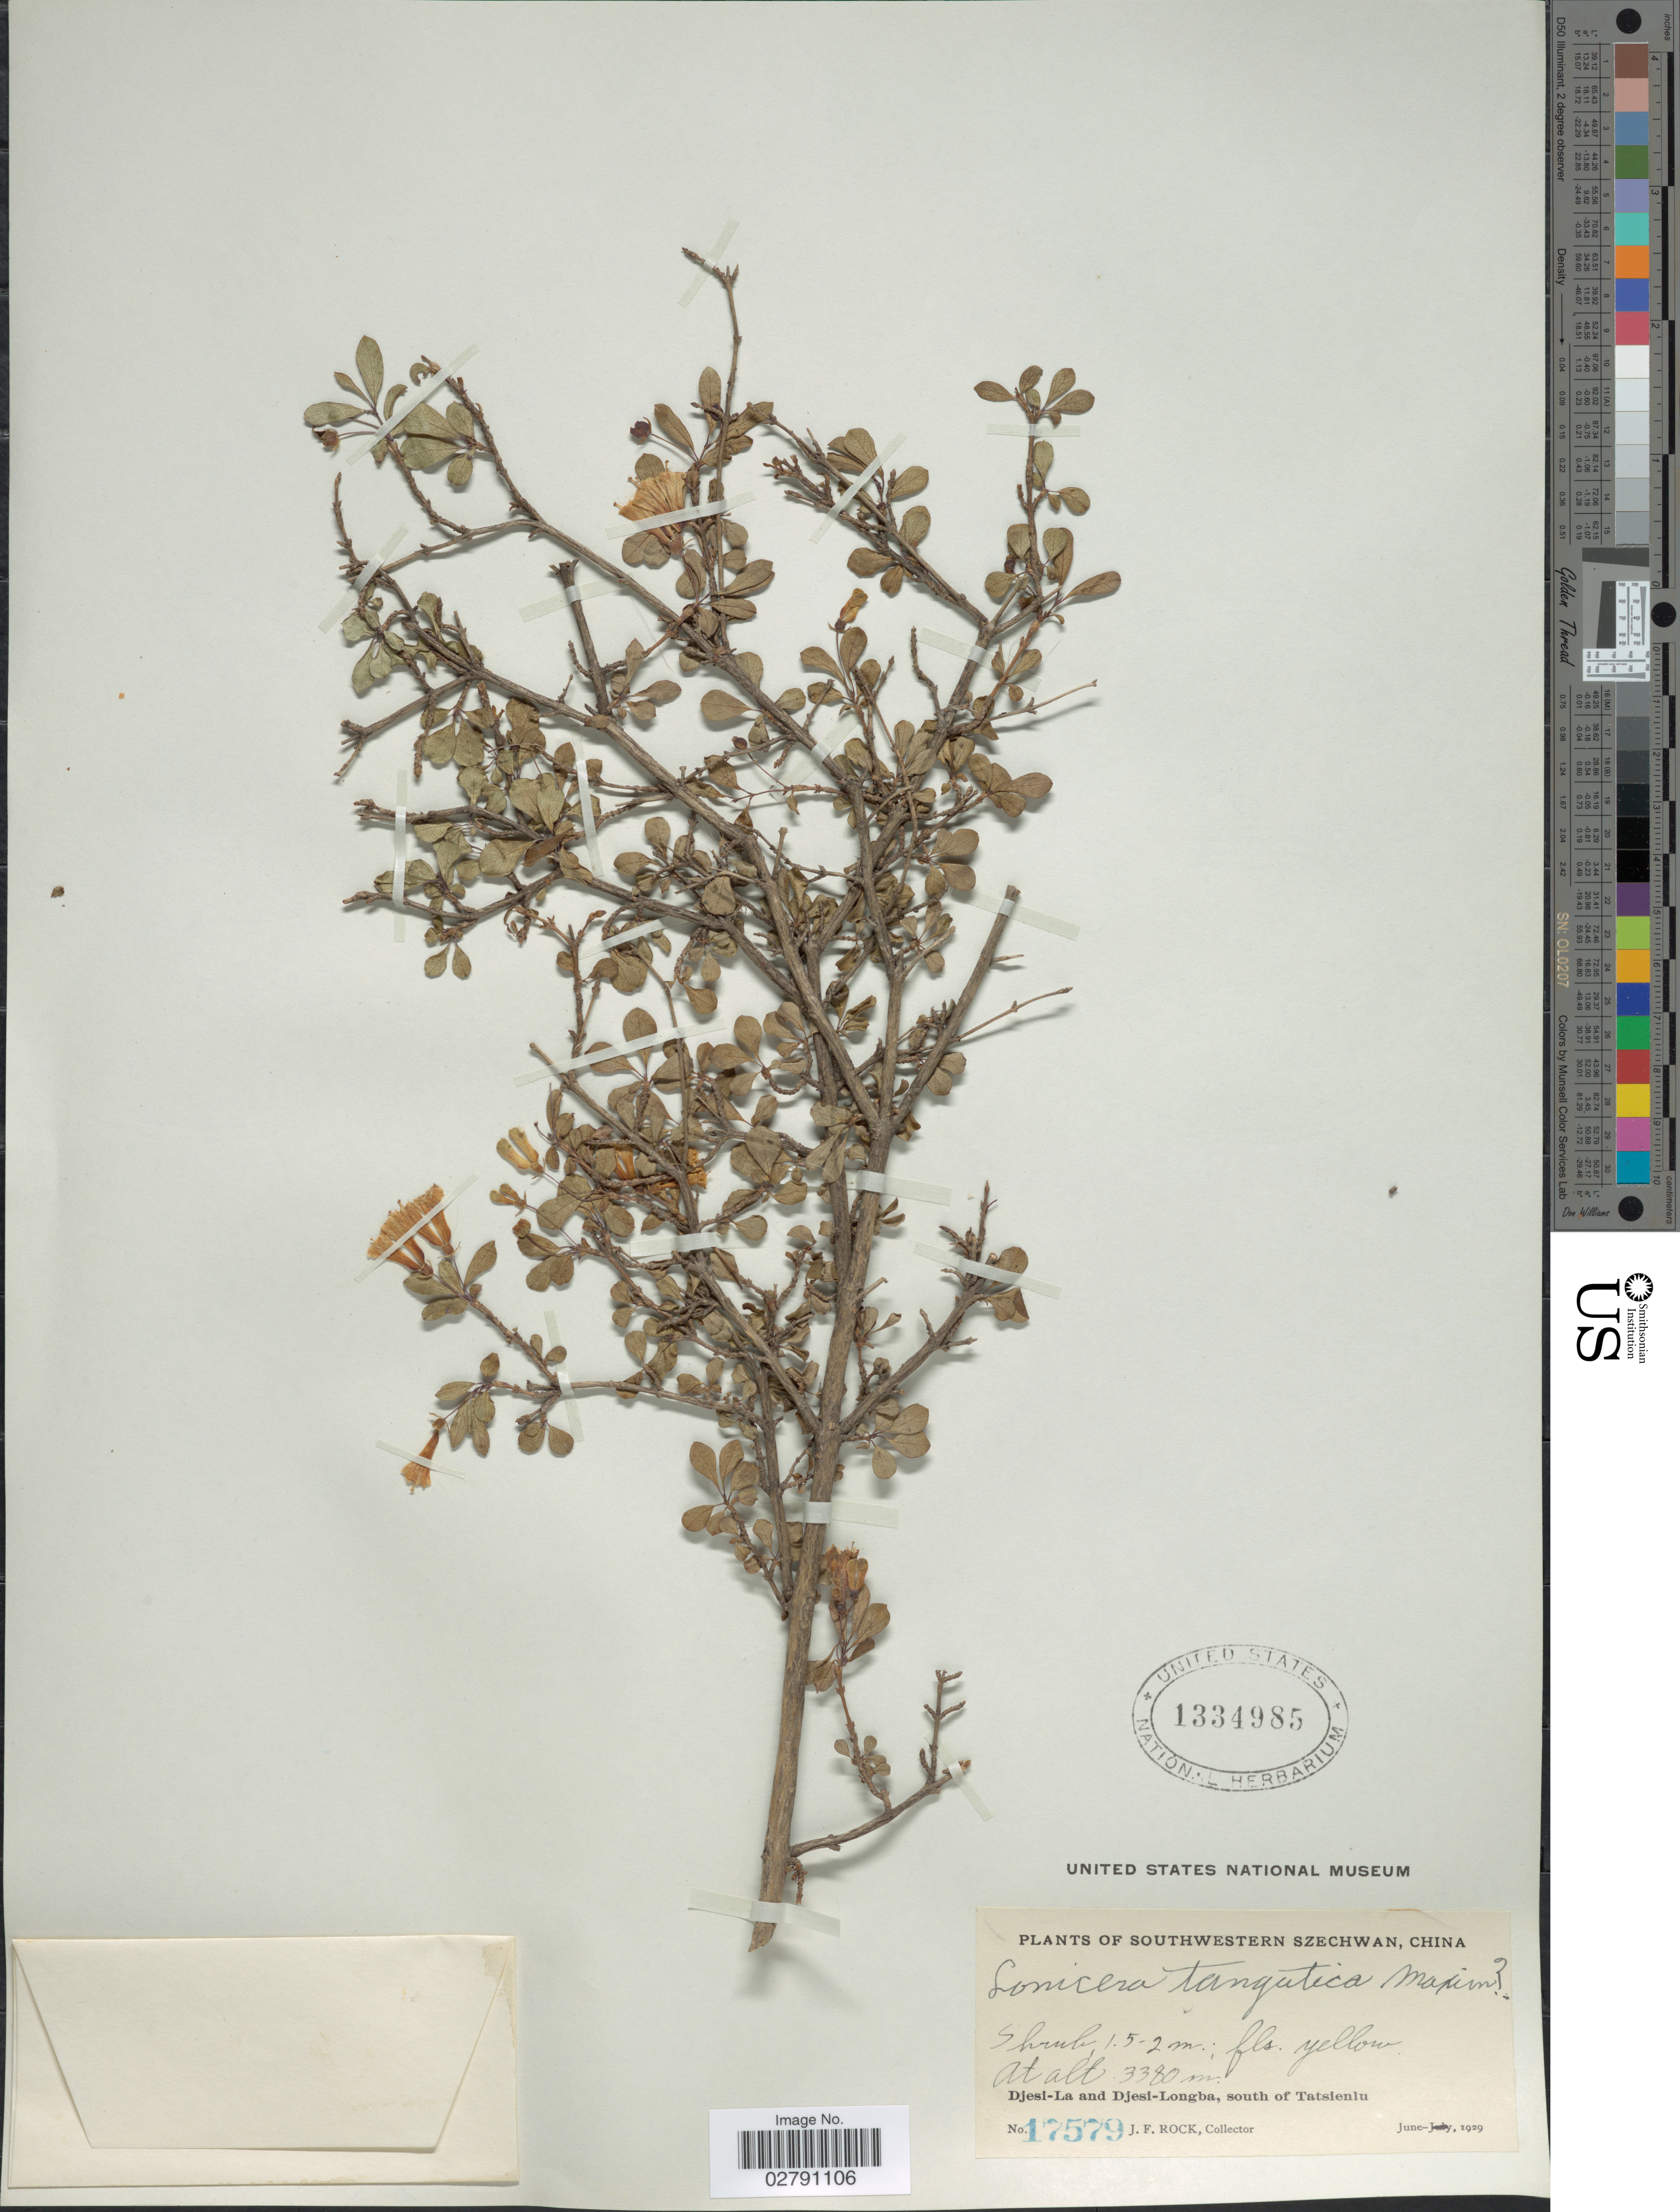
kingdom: Plantae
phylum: Tracheophyta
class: Magnoliopsida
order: Dipsacales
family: Caprifoliaceae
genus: Lonicera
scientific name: Lonicera tangutica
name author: Maxim.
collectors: J. Rock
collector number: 17579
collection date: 1929-06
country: China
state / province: Sichuan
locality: Southwestern Szechwan. Djesi-La and Djesi-Longba, south of Tatsienlu.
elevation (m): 3380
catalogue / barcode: US 1334985